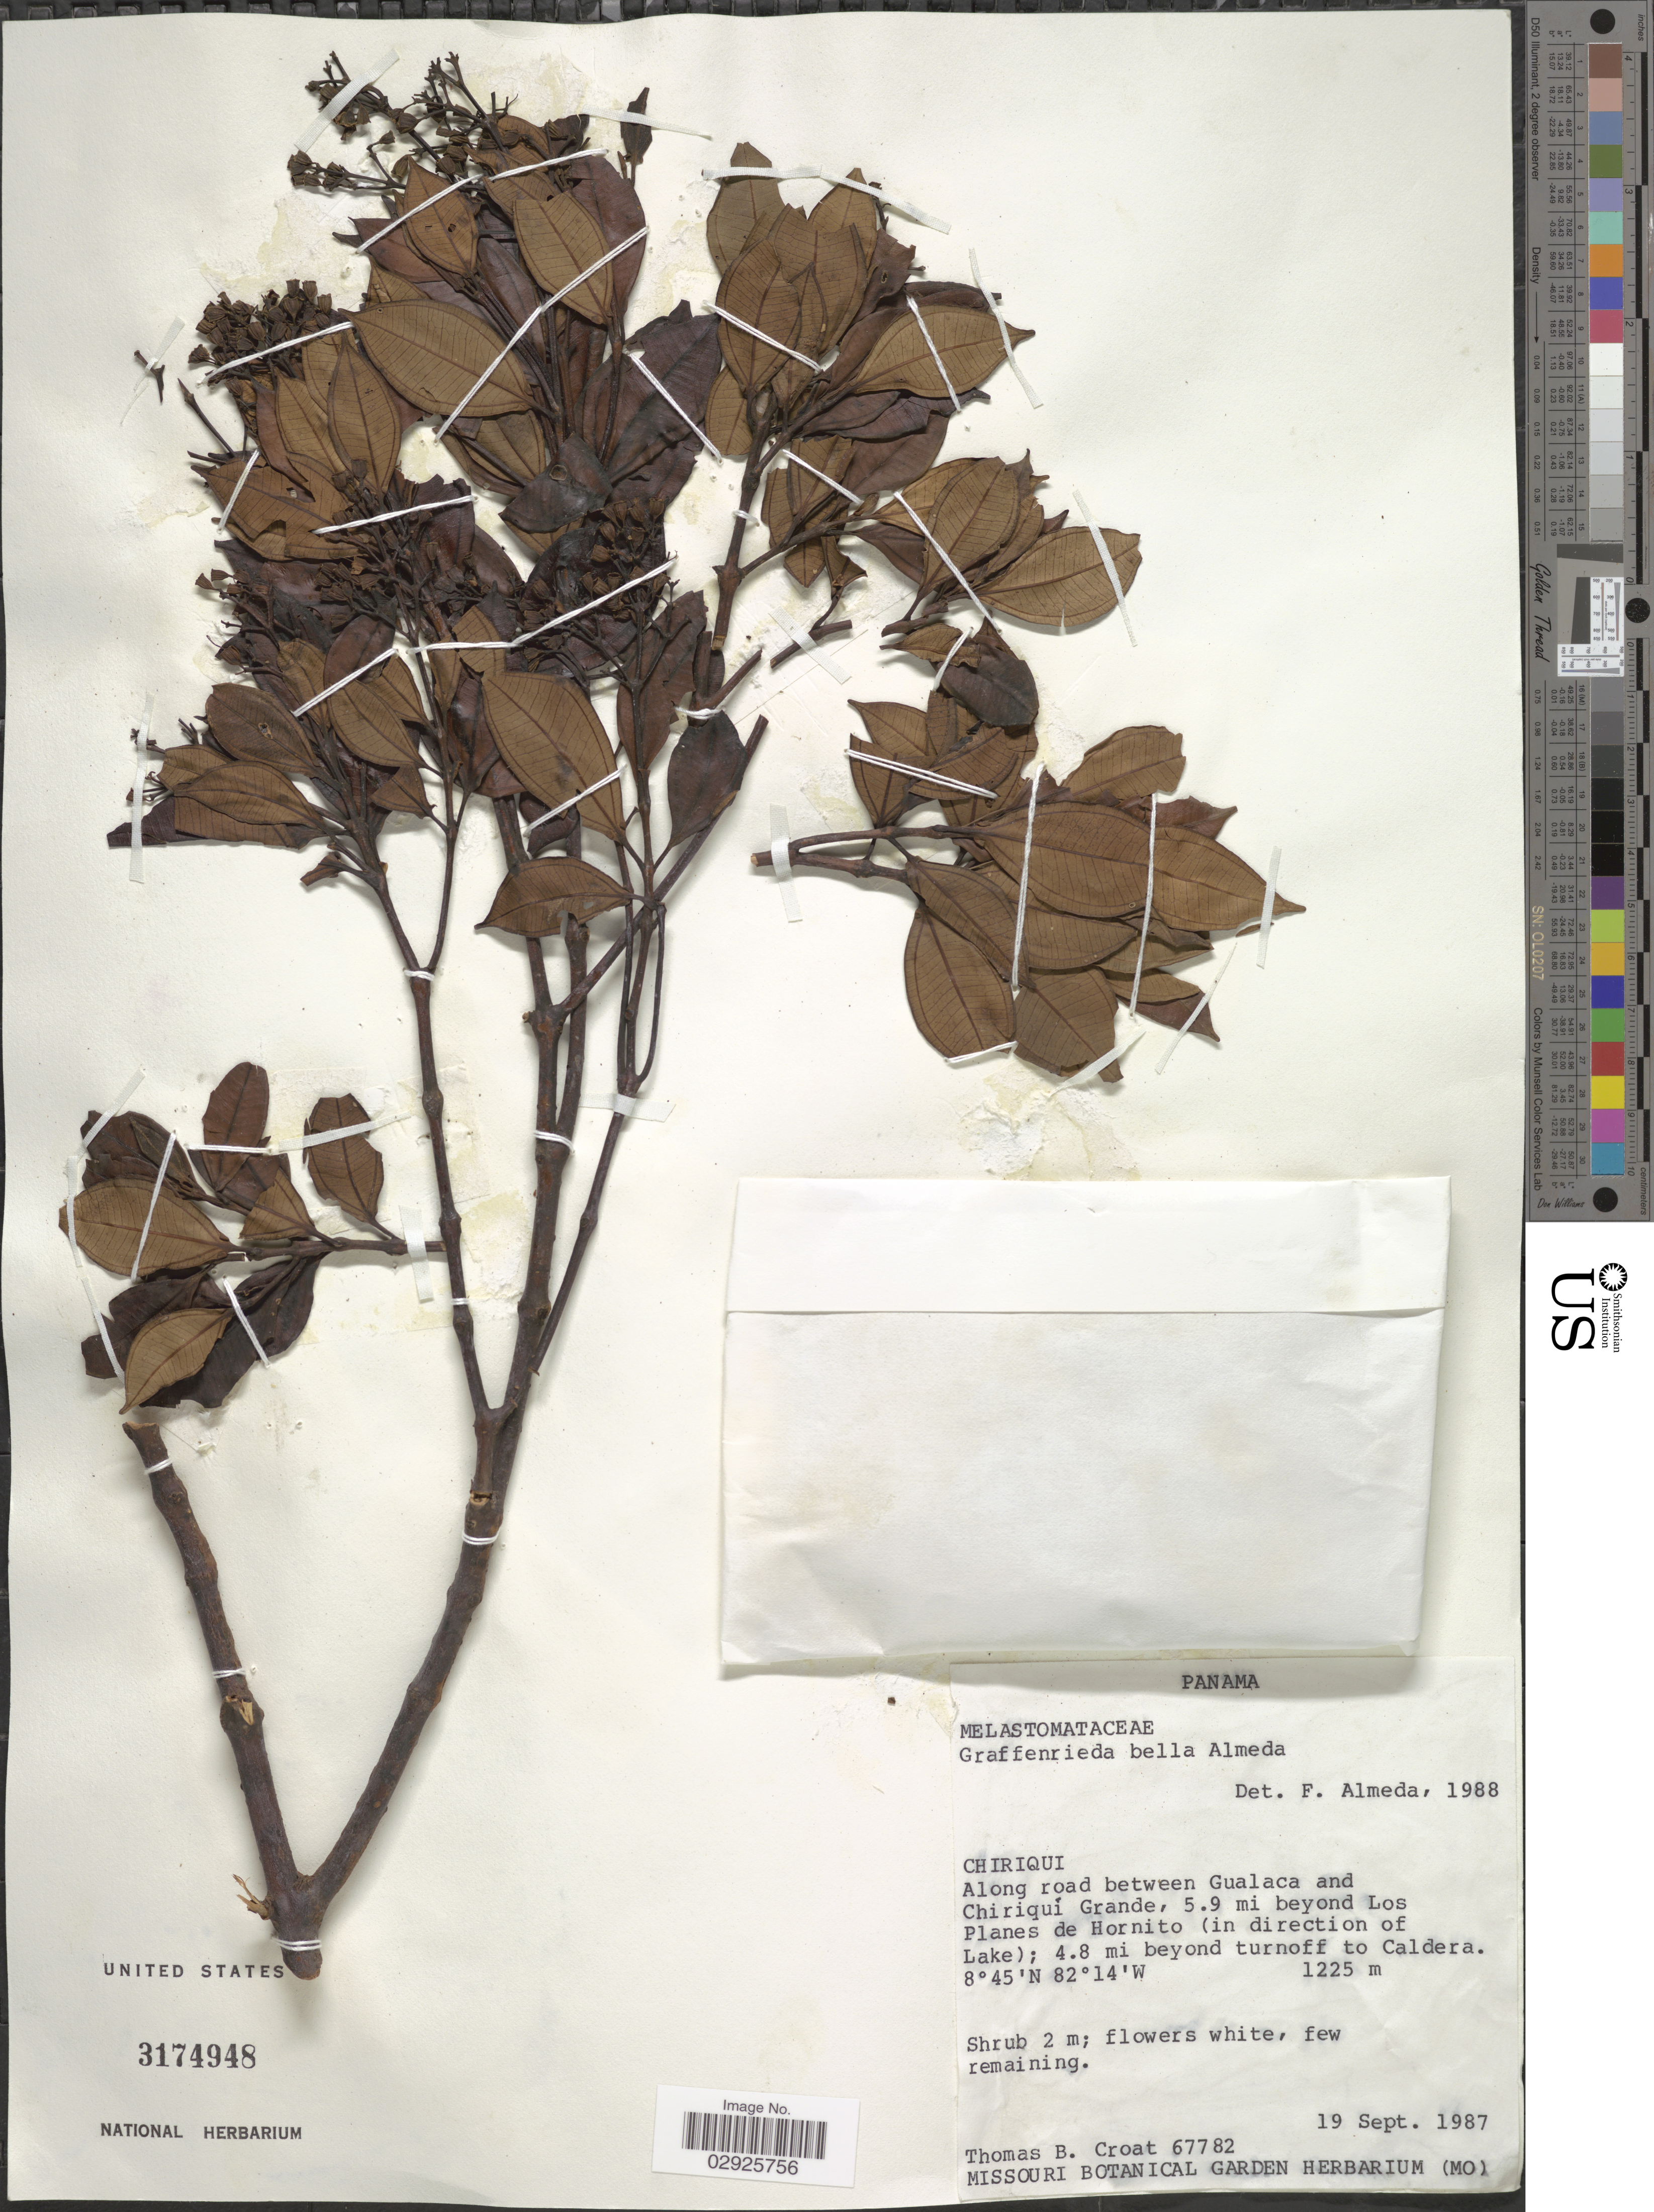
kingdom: Plantae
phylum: Tracheophyta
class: Magnoliopsida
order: Myrtales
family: Melastomataceae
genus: Graffenrieda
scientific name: Graffenrieda bella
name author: Almeda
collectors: T. B. Croat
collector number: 67782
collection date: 1987-09-19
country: Panama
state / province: Chiriqui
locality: Along road between Gualaca and Chiriquí Grande, 5.9 mi beyond Los Planes de Hornito (in direction of Lake); 4.8 mi beyond turnoff to Caldera.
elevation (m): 1225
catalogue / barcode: US 3174948